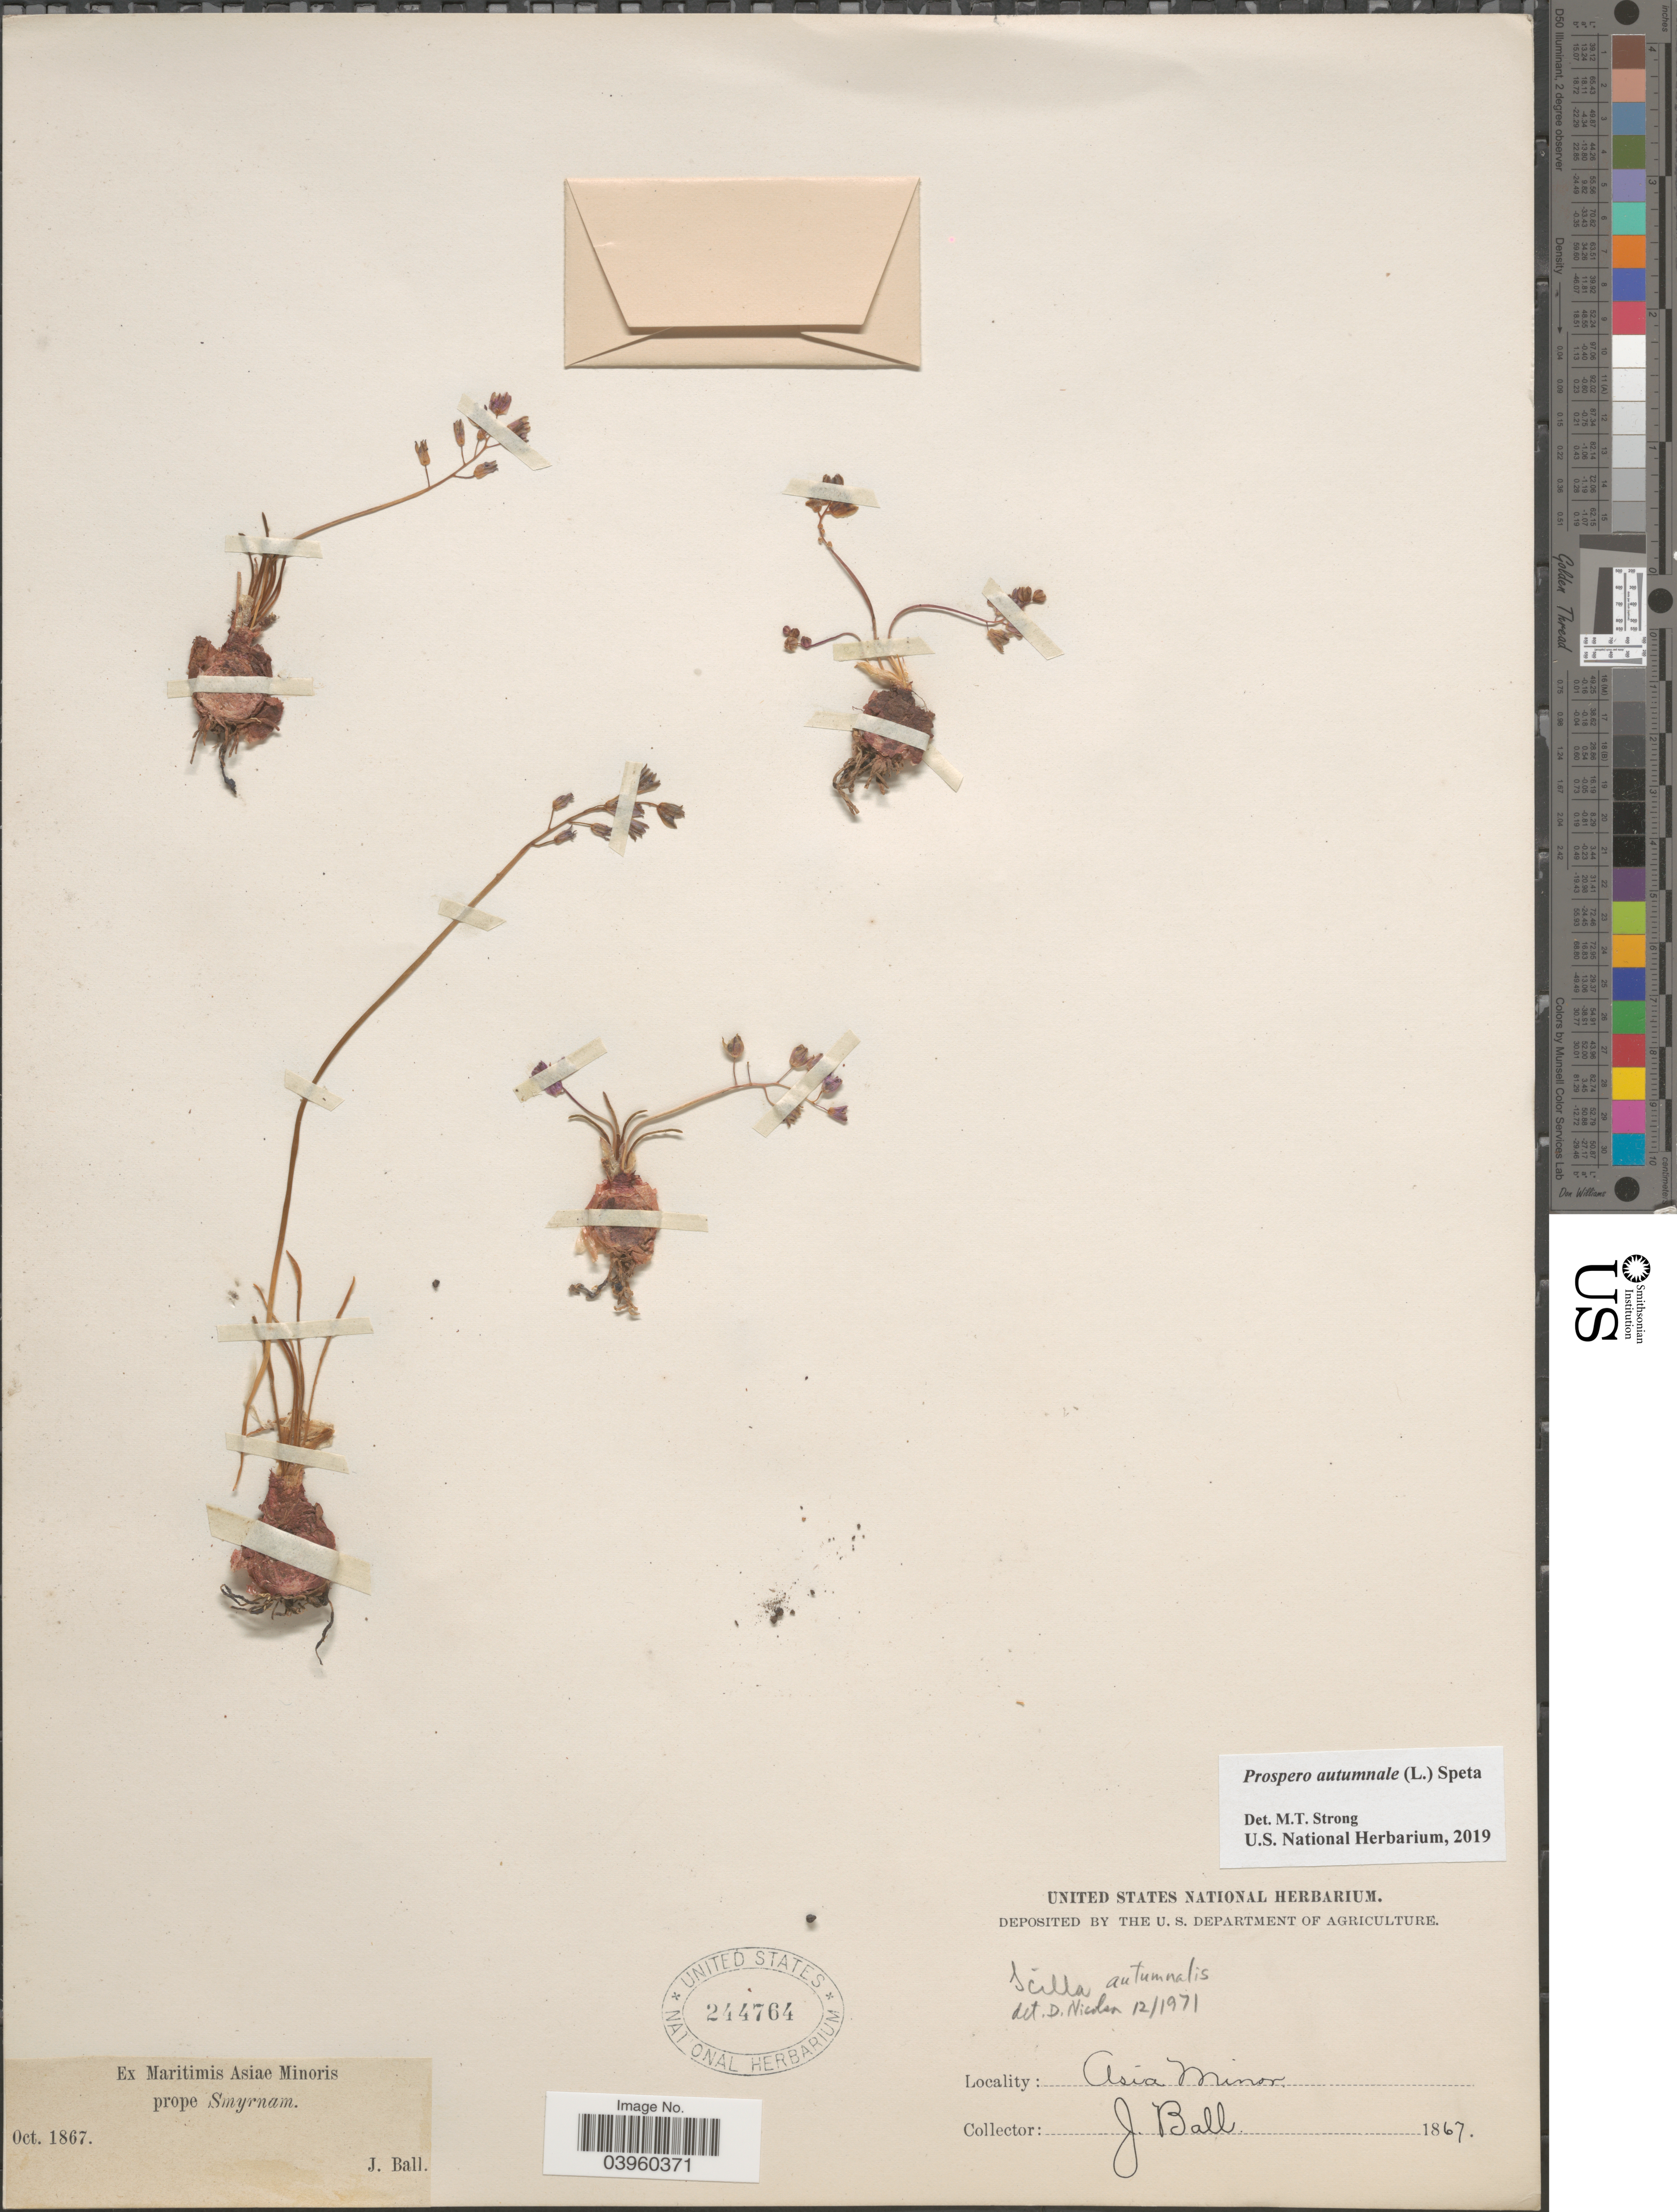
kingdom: Plantae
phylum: Tracheophyta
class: Liliopsida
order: Asparagales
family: Asparagaceae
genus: Prospero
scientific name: Prospero autumnale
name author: (L.) Speta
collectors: J. Ball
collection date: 1867-10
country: Turkey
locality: Asia Minor. Ex Maritimis Asiae Minoris prope Smyrnam.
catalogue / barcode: US 244764